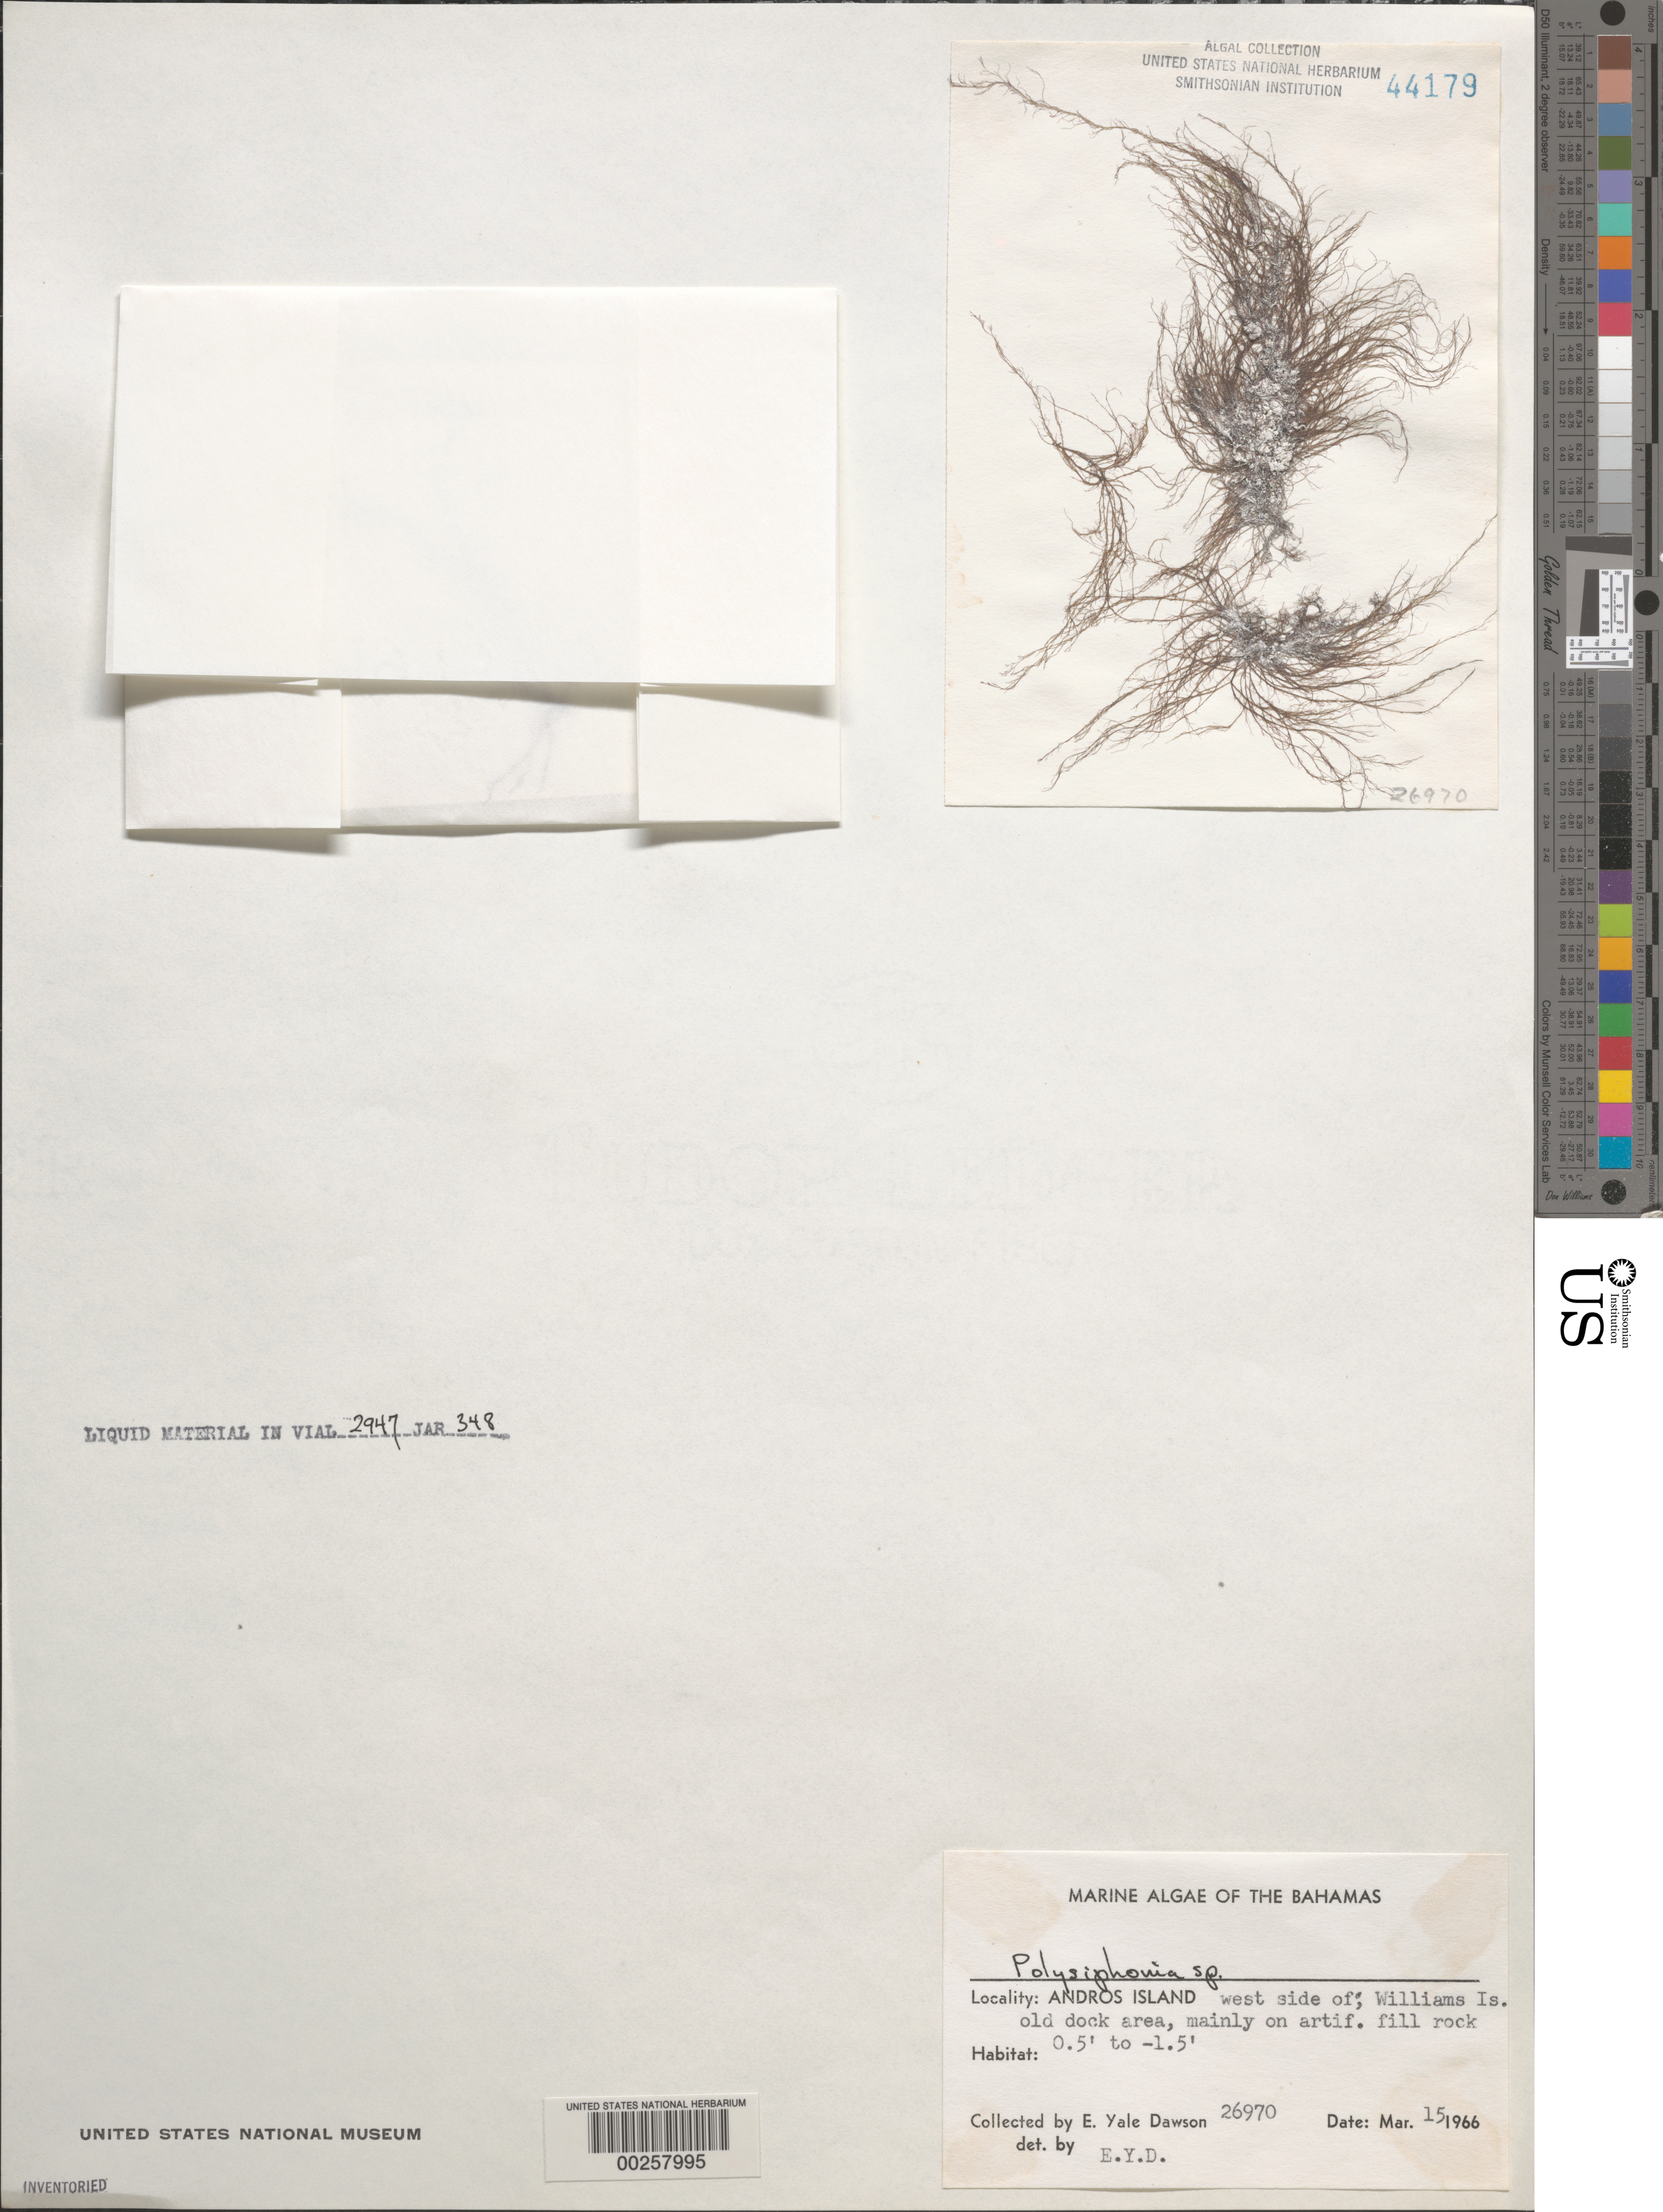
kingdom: Plantae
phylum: Rhodophyta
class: Florideophyceae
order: Ceramiales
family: Rhodomelaceae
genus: Polysiphonia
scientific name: Polysiphonia sp.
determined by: Dawson, E. Y.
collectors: E. Y. Dawson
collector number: EYD 26970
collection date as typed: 15 Mar 1966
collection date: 1966-03-15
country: Bahamas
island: Andros Island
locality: West side of Andros Island, Williams Island old dock area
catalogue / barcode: US 44179